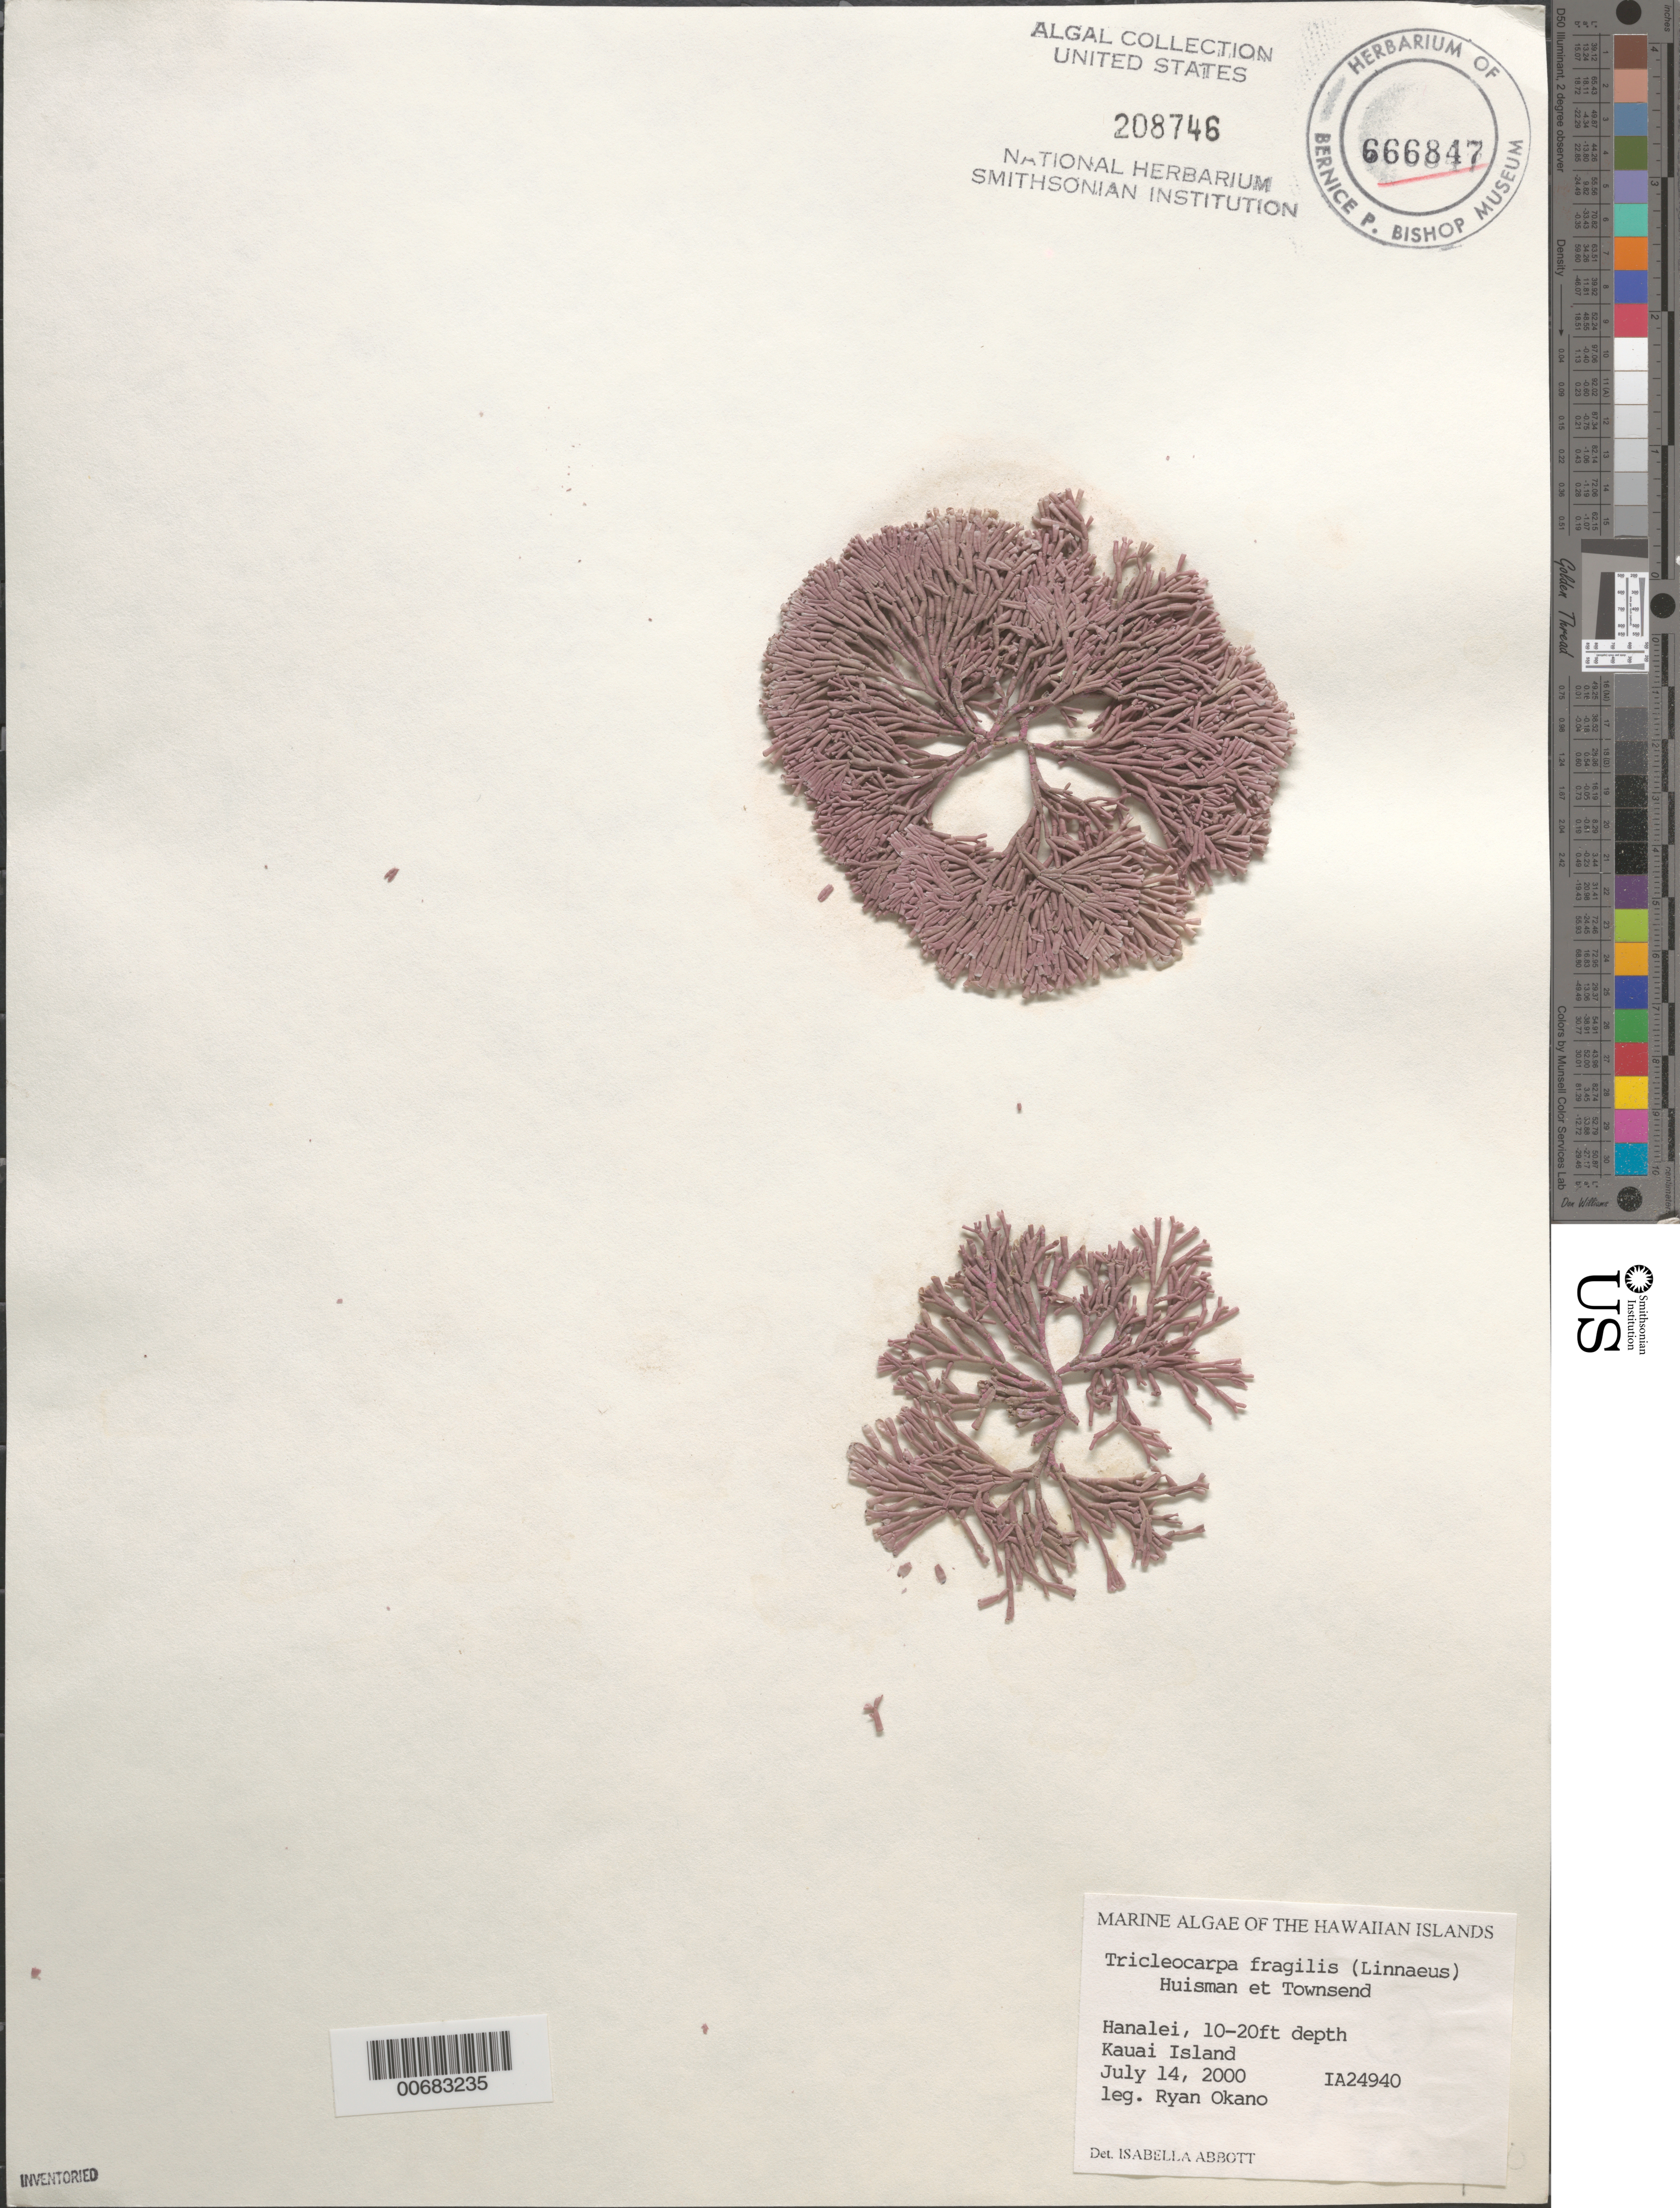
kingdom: Plantae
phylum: Rhodophyta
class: Florideophyceae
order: Nemaliales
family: Galaxauraceae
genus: Tricleocarpa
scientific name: Tricleocarpa fragilis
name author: (L.) Huisman & R.A. Towns.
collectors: R. Okano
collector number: IAA 24940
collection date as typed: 14 Jul 2000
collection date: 2000-07-14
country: United States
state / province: Hawaii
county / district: Kauai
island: Kaua'i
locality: Hanalei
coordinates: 22 12' N, 159 30' W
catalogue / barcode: US 208746